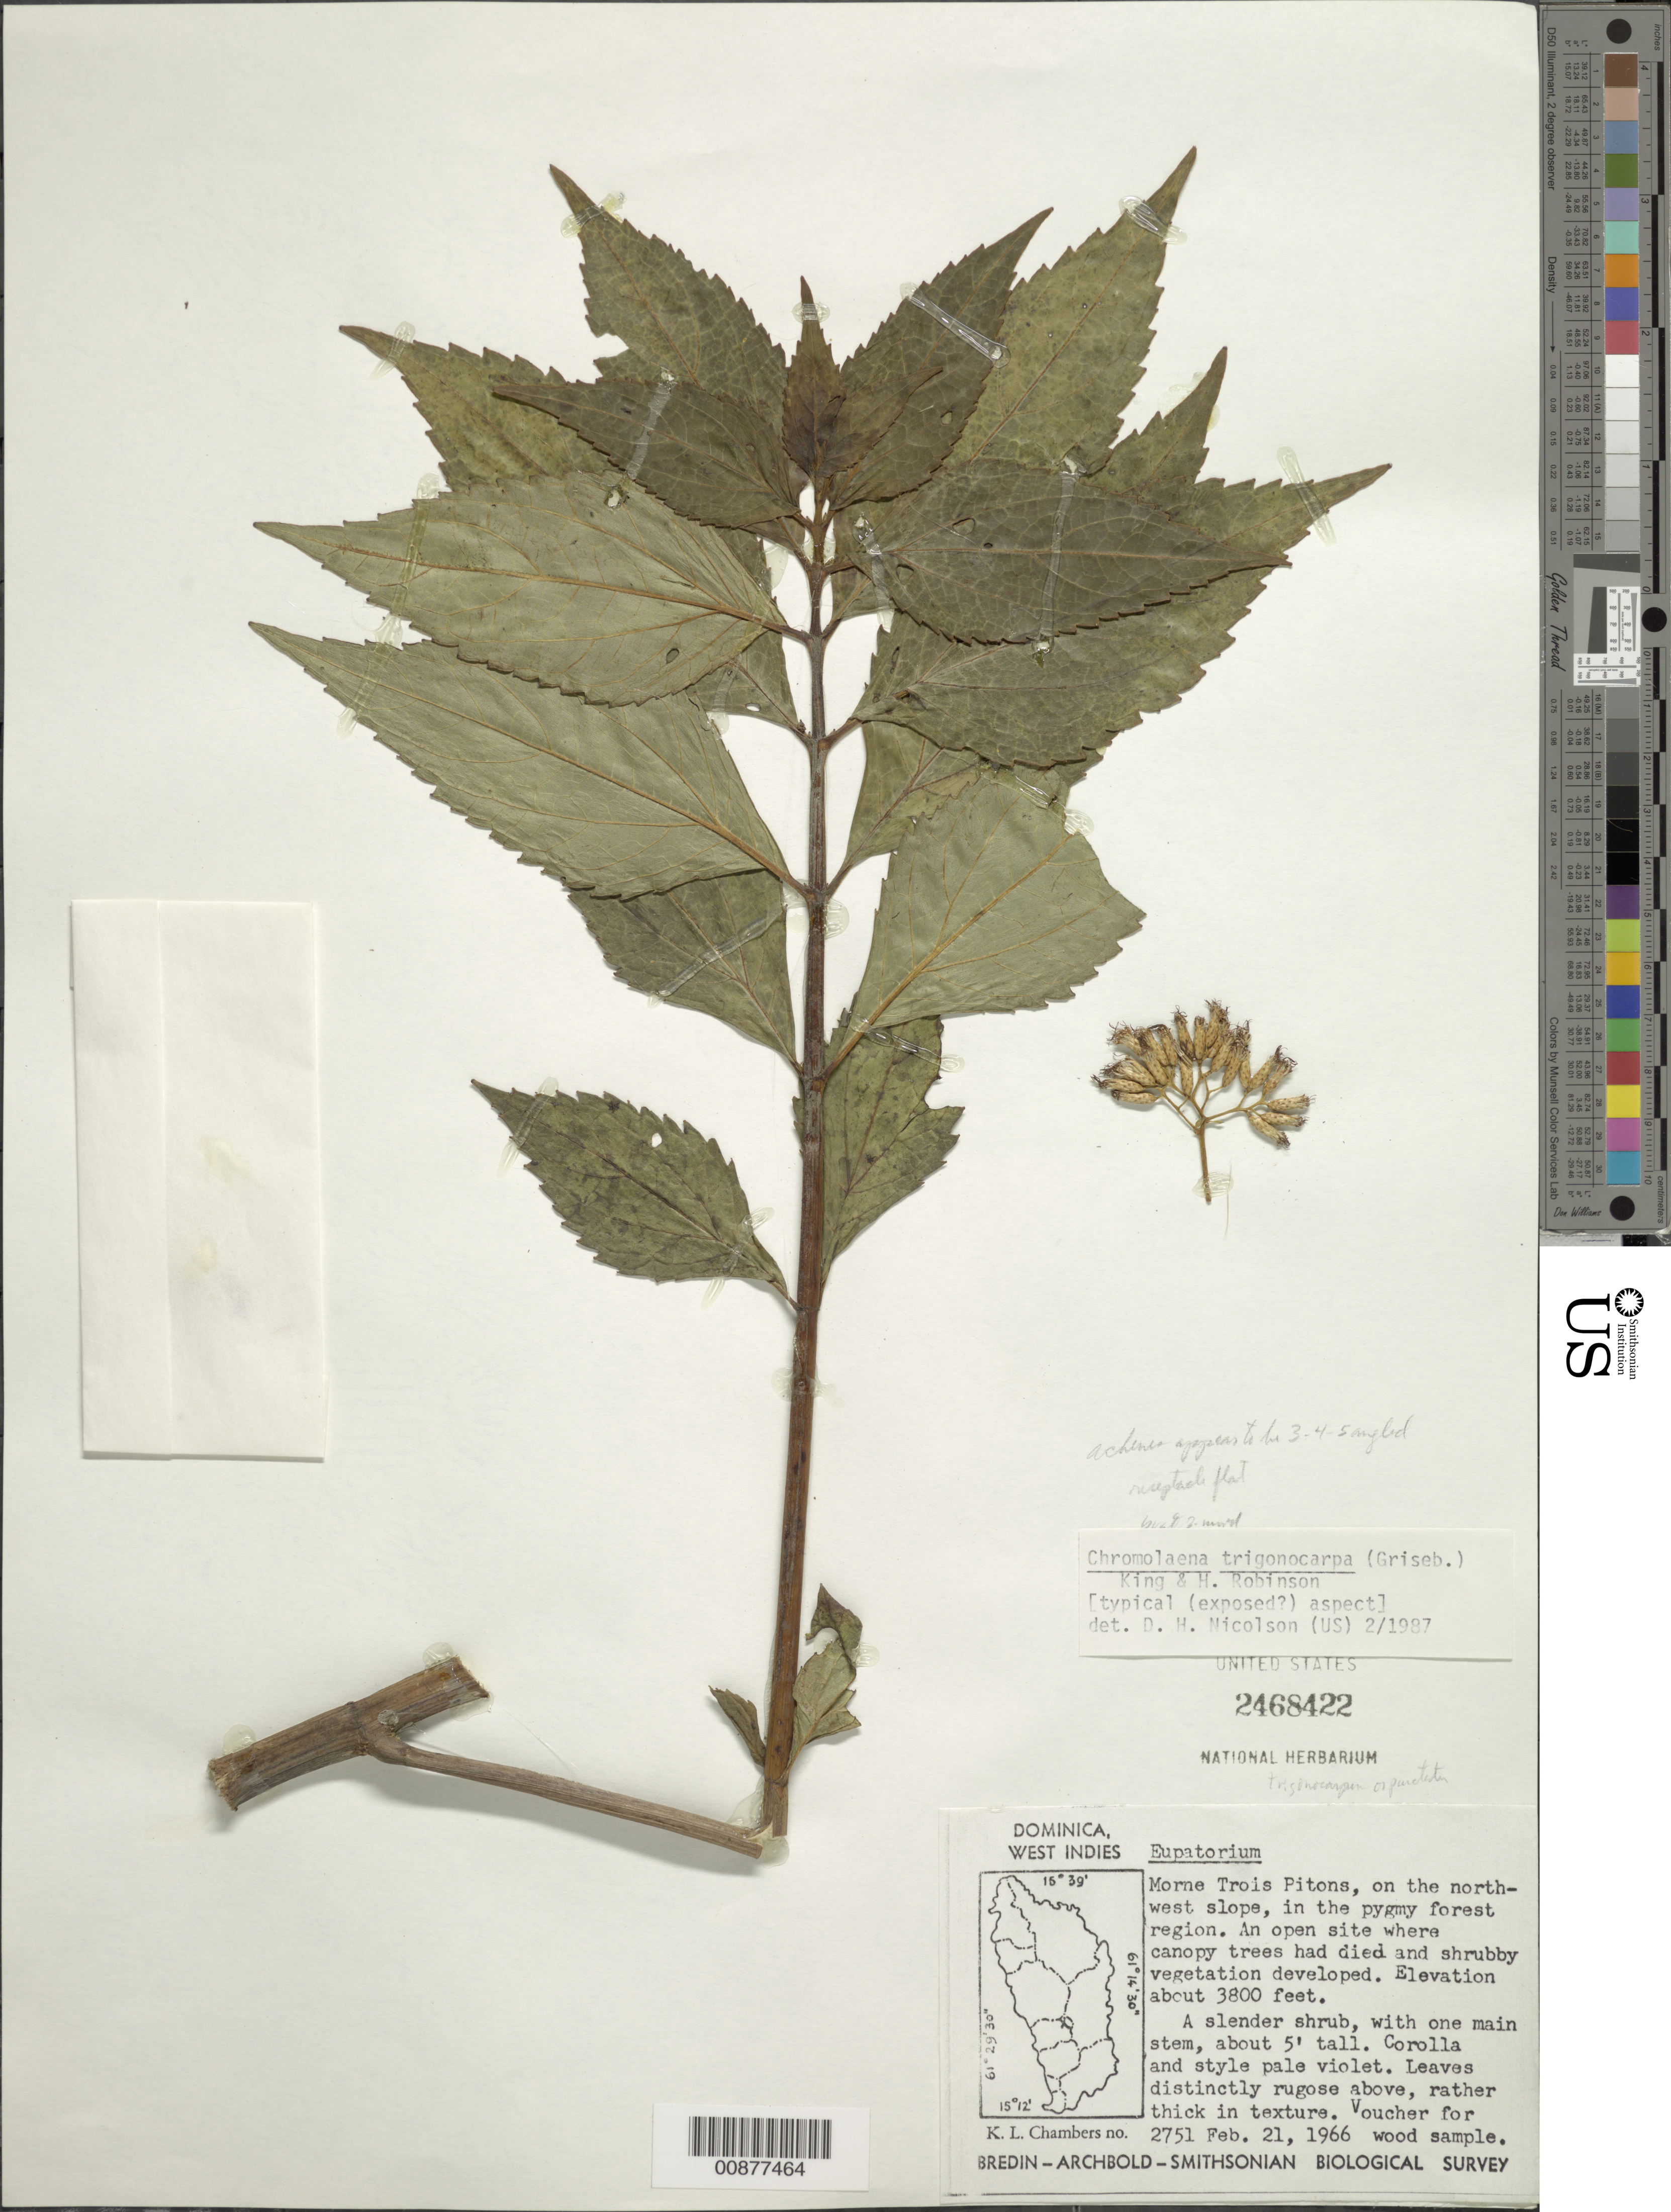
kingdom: Plantae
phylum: Tracheophyta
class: Magnoliopsida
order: Asterales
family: Asteraceae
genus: Chromolaena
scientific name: Chromolaena trigonocarpa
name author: (Griseb.) R.M. King & H. Rob.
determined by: Nicolson, Dan H.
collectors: K. L. Chambers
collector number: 2751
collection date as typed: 21 Feb 1966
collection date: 1966-02-21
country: Dominica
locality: Morne Trois Pitons, on NW slope in pygmy forest region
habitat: Open site where canopy trees had died and shrubby vegetation developed; pygmy forest area of morne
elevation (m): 1158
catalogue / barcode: US 2468422